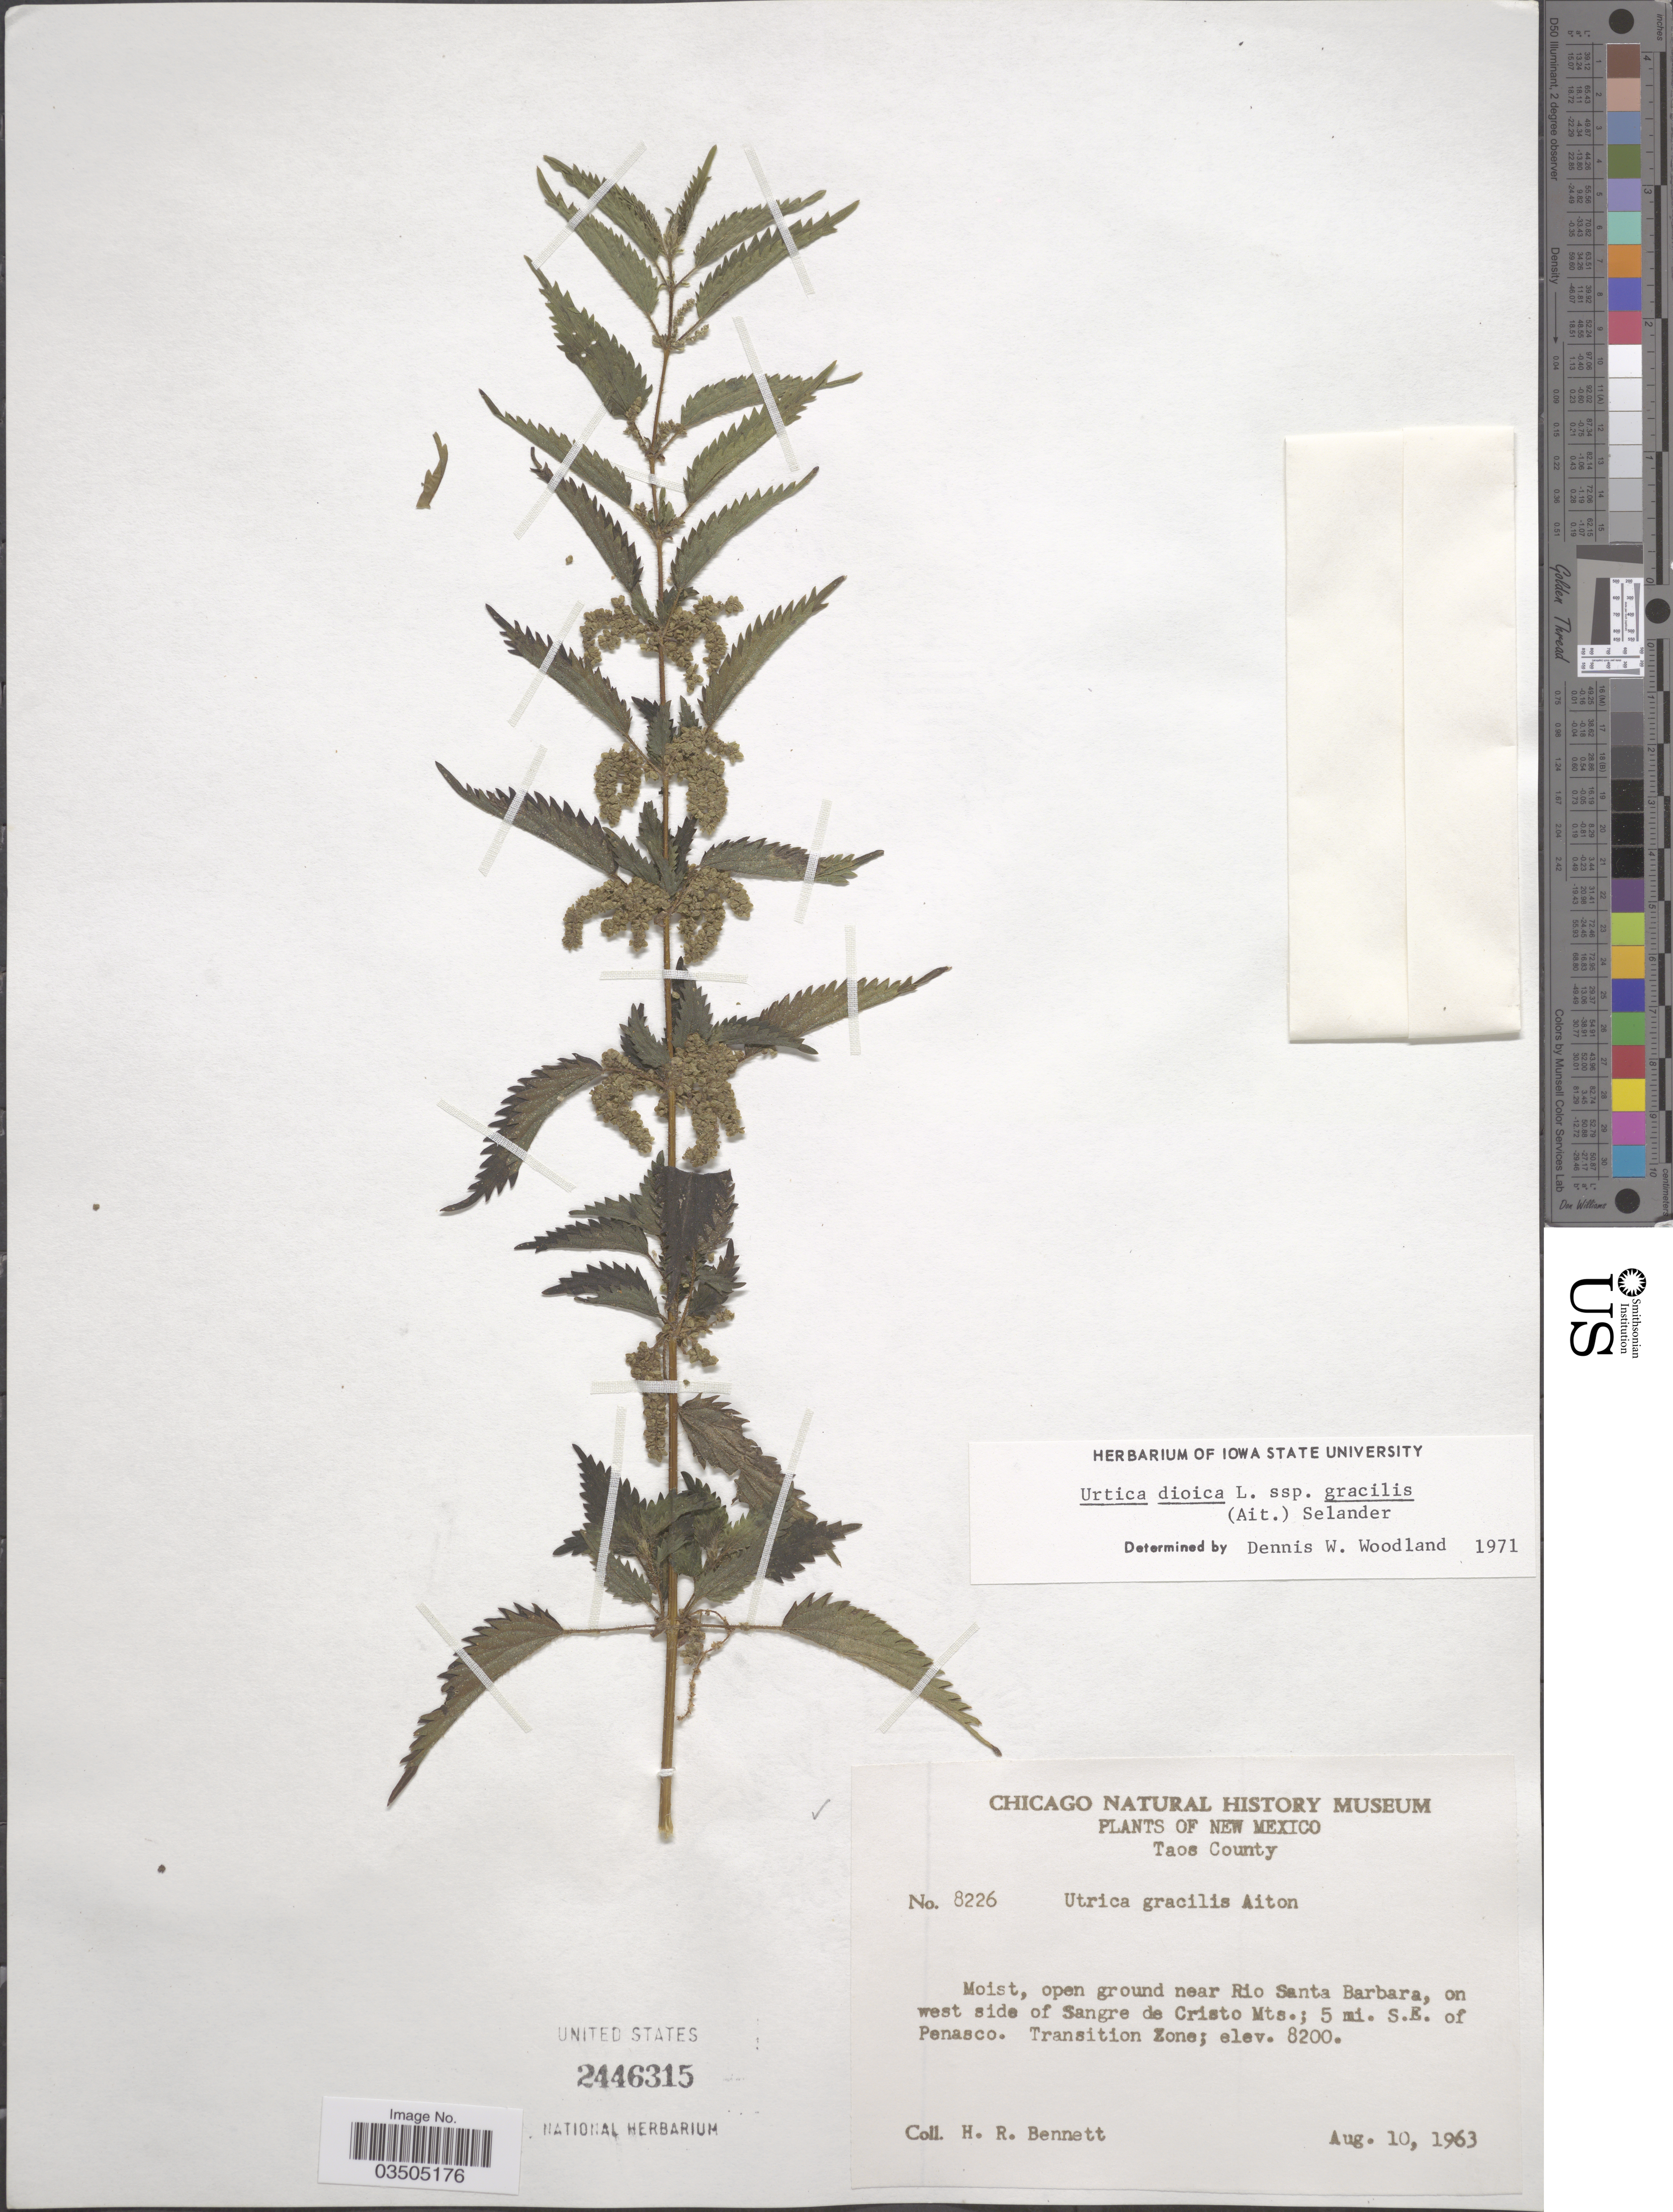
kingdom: Plantae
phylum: Tracheophyta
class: Magnoliopsida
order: Rosales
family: Urticaceae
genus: Urtica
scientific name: Urtica dioica subsp. gracilis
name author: L.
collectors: H. R. Bennett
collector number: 8226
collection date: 1963-08-10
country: United States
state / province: New Mexico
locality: Taos County. Open ground near Rio Santa Barbara, on west side of Sangre de Cristo Mts.; 5 mi. S.E. of Penasco. Transition Zone.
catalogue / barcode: US 2446315